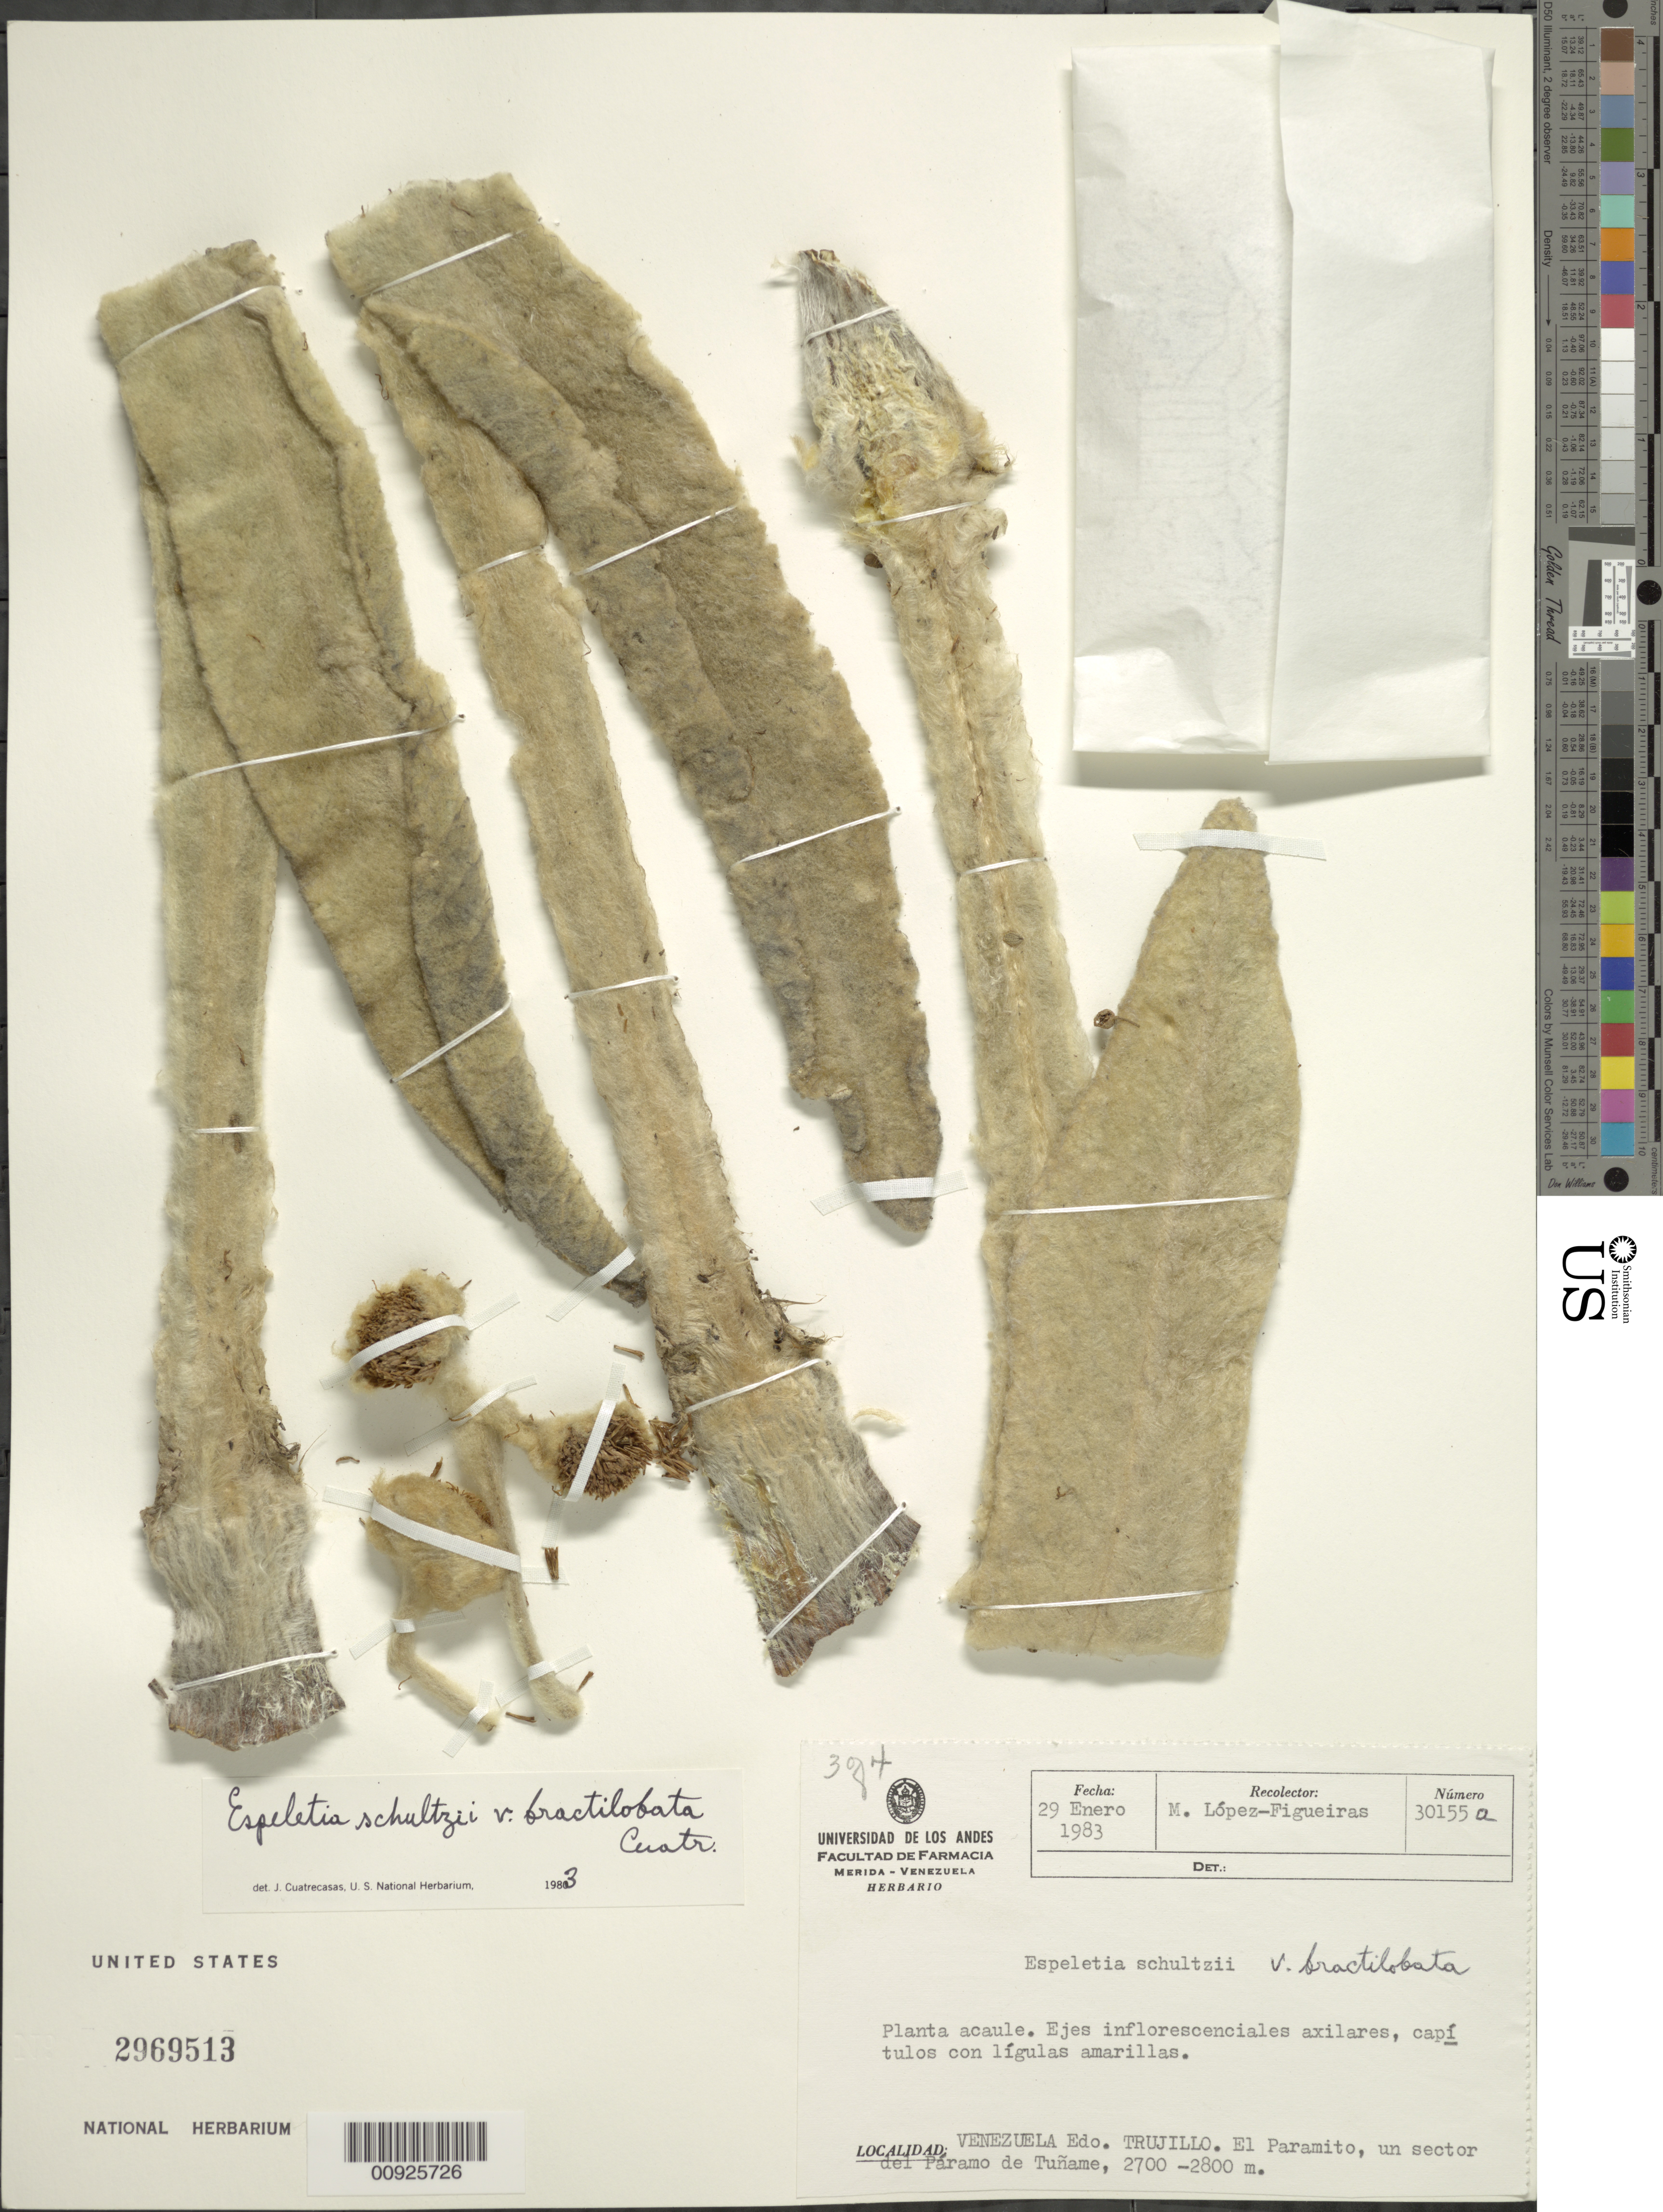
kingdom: Plantae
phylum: Tracheophyta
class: Magnoliopsida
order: Asterales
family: Asteraceae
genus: Espeletia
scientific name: Espeletia schultzii var. bractilobata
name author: Cuatrec.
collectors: M. López Figueiras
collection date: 1983-01-29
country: Venezuela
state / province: Trujillo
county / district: D. Rangel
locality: P. de Tuñame. El Paramito, un sector del Páramo de Tuñame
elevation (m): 2700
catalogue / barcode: US 2969513